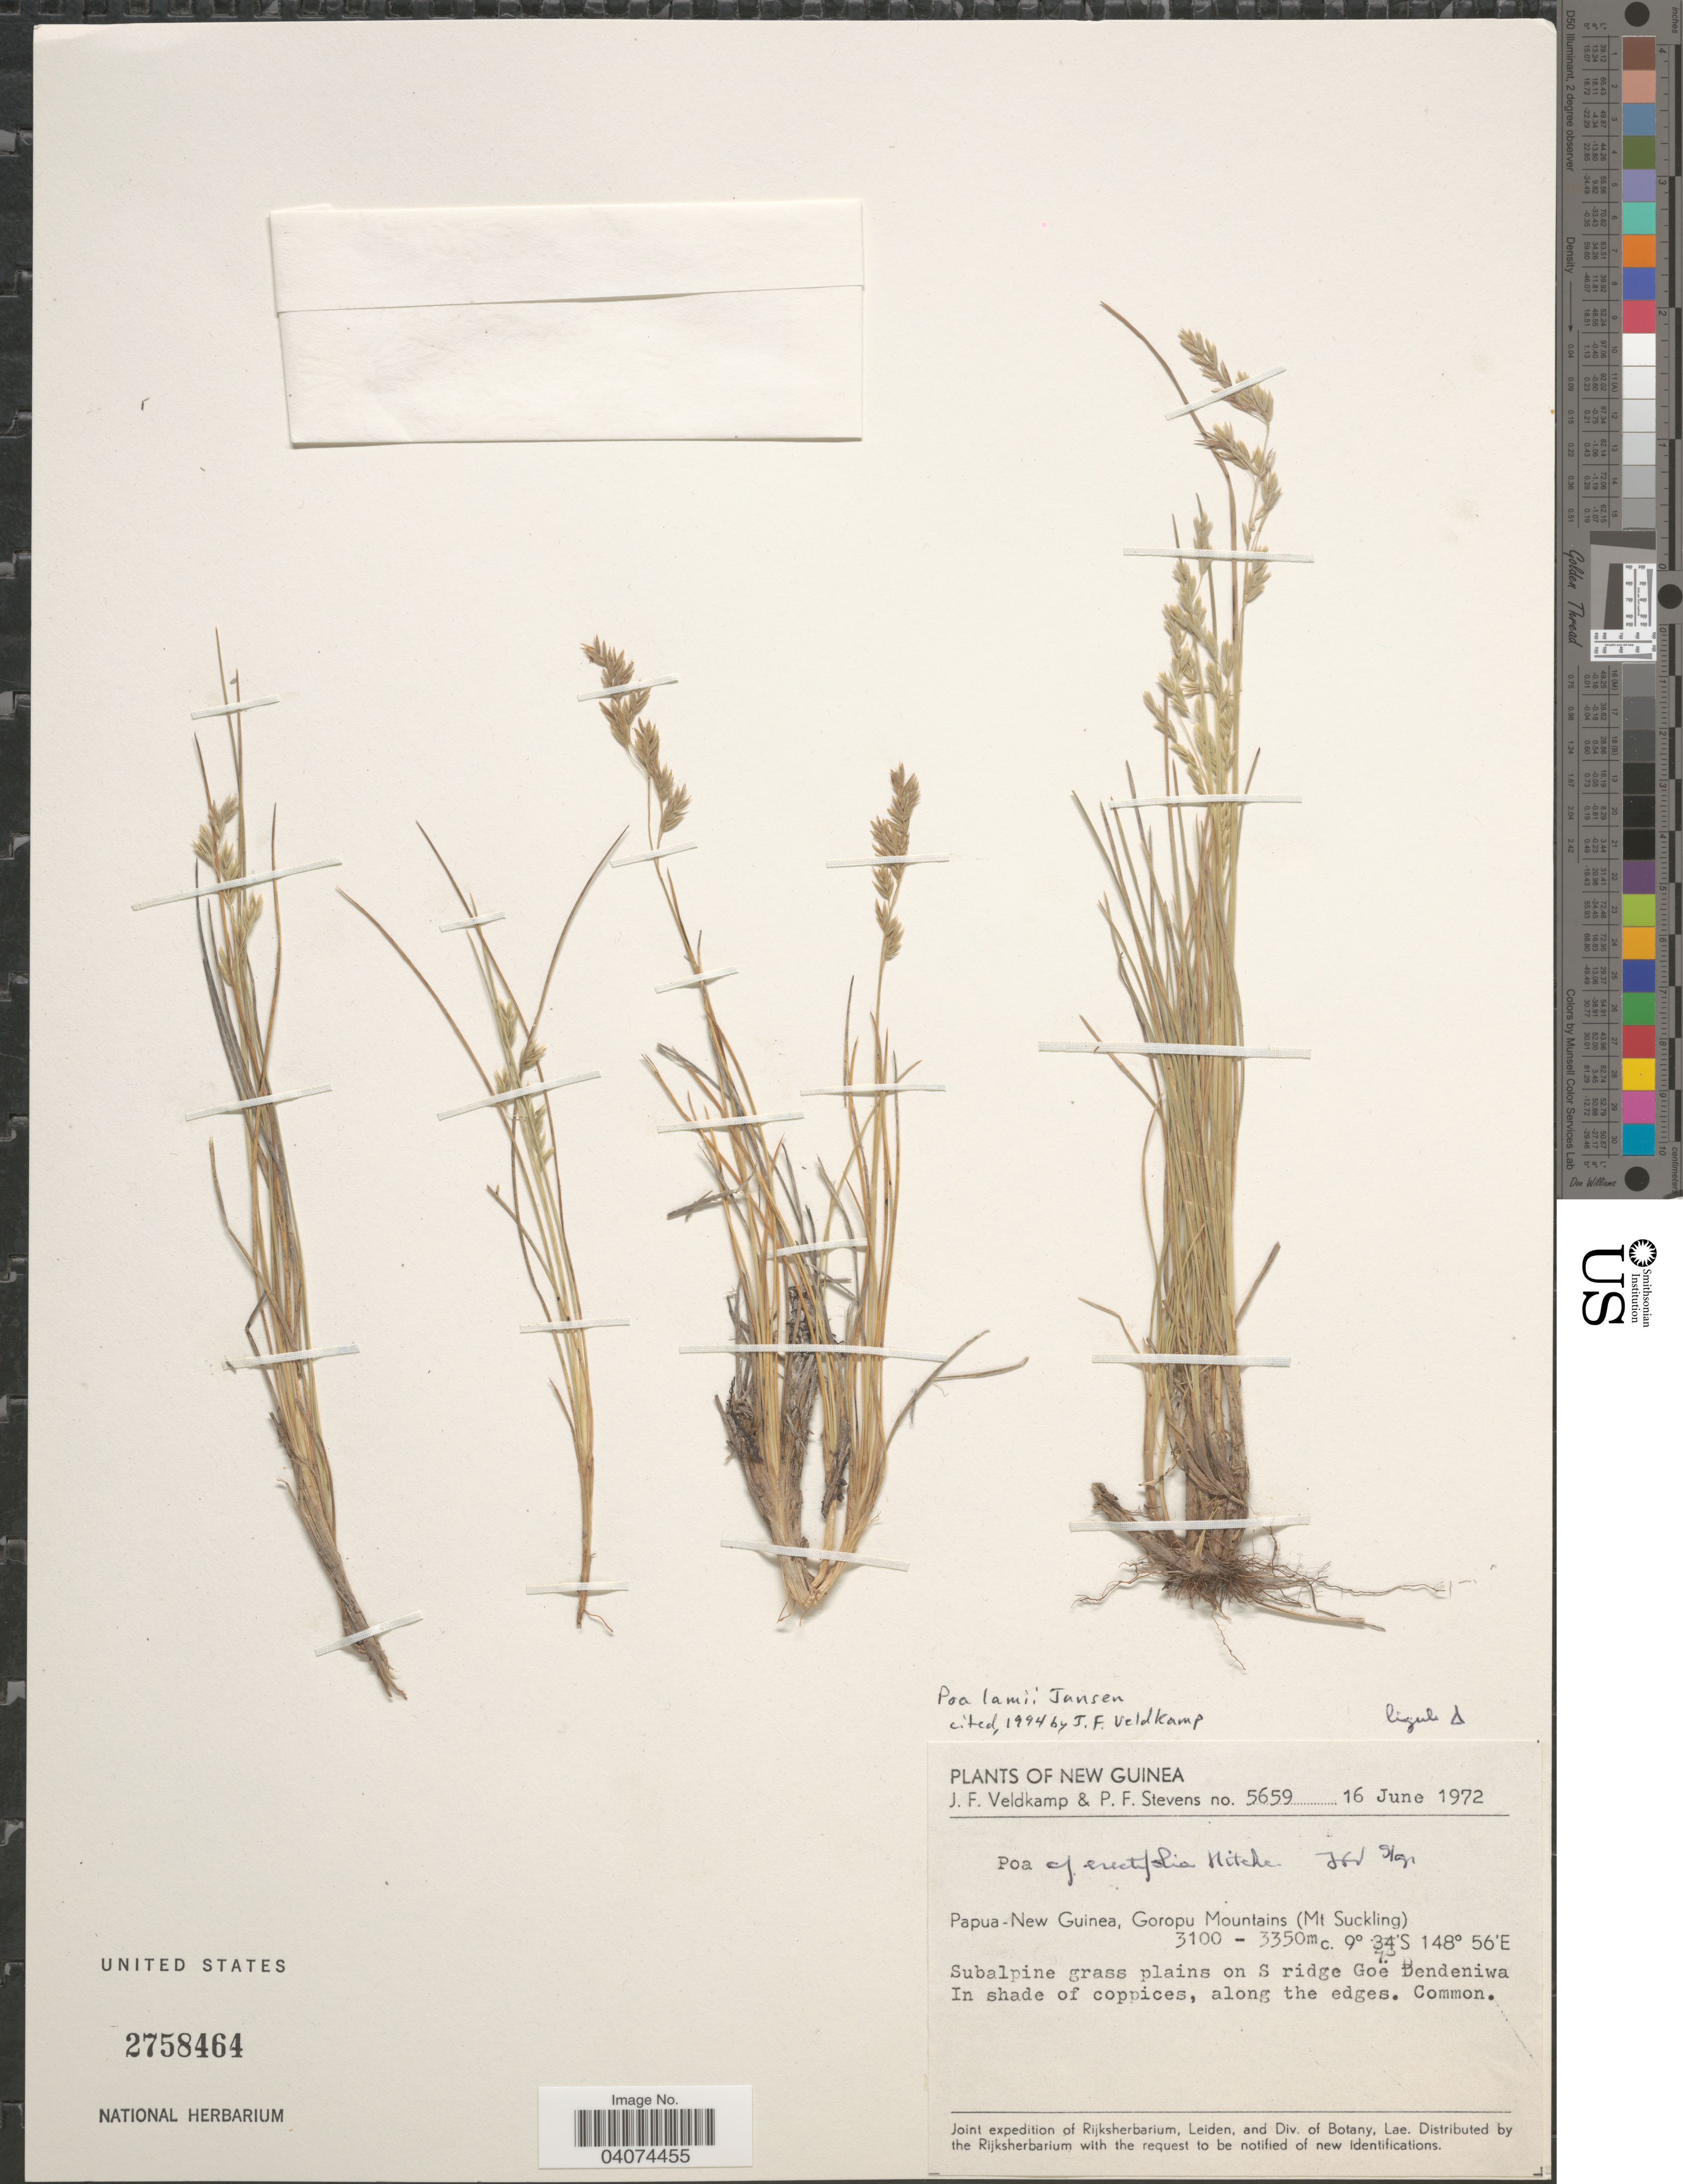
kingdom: Plantae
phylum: Tracheophyta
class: Liliopsida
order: Poales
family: Poaceae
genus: Poa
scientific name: Poa lamii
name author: Jansen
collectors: J. F. Veldkamp & P. F. Stevens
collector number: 5659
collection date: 1972-06-16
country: Papua New Guinea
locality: Goropu Mountains (Mt Suckling). Subalpine grass plains on S ridge Goë Dendeniwa. In shade of coppices, along the edges. Joint expedition of Rijksherbarium, Leiden, and Div. of Botany, Lae.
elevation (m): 3100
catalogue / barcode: US 2758464